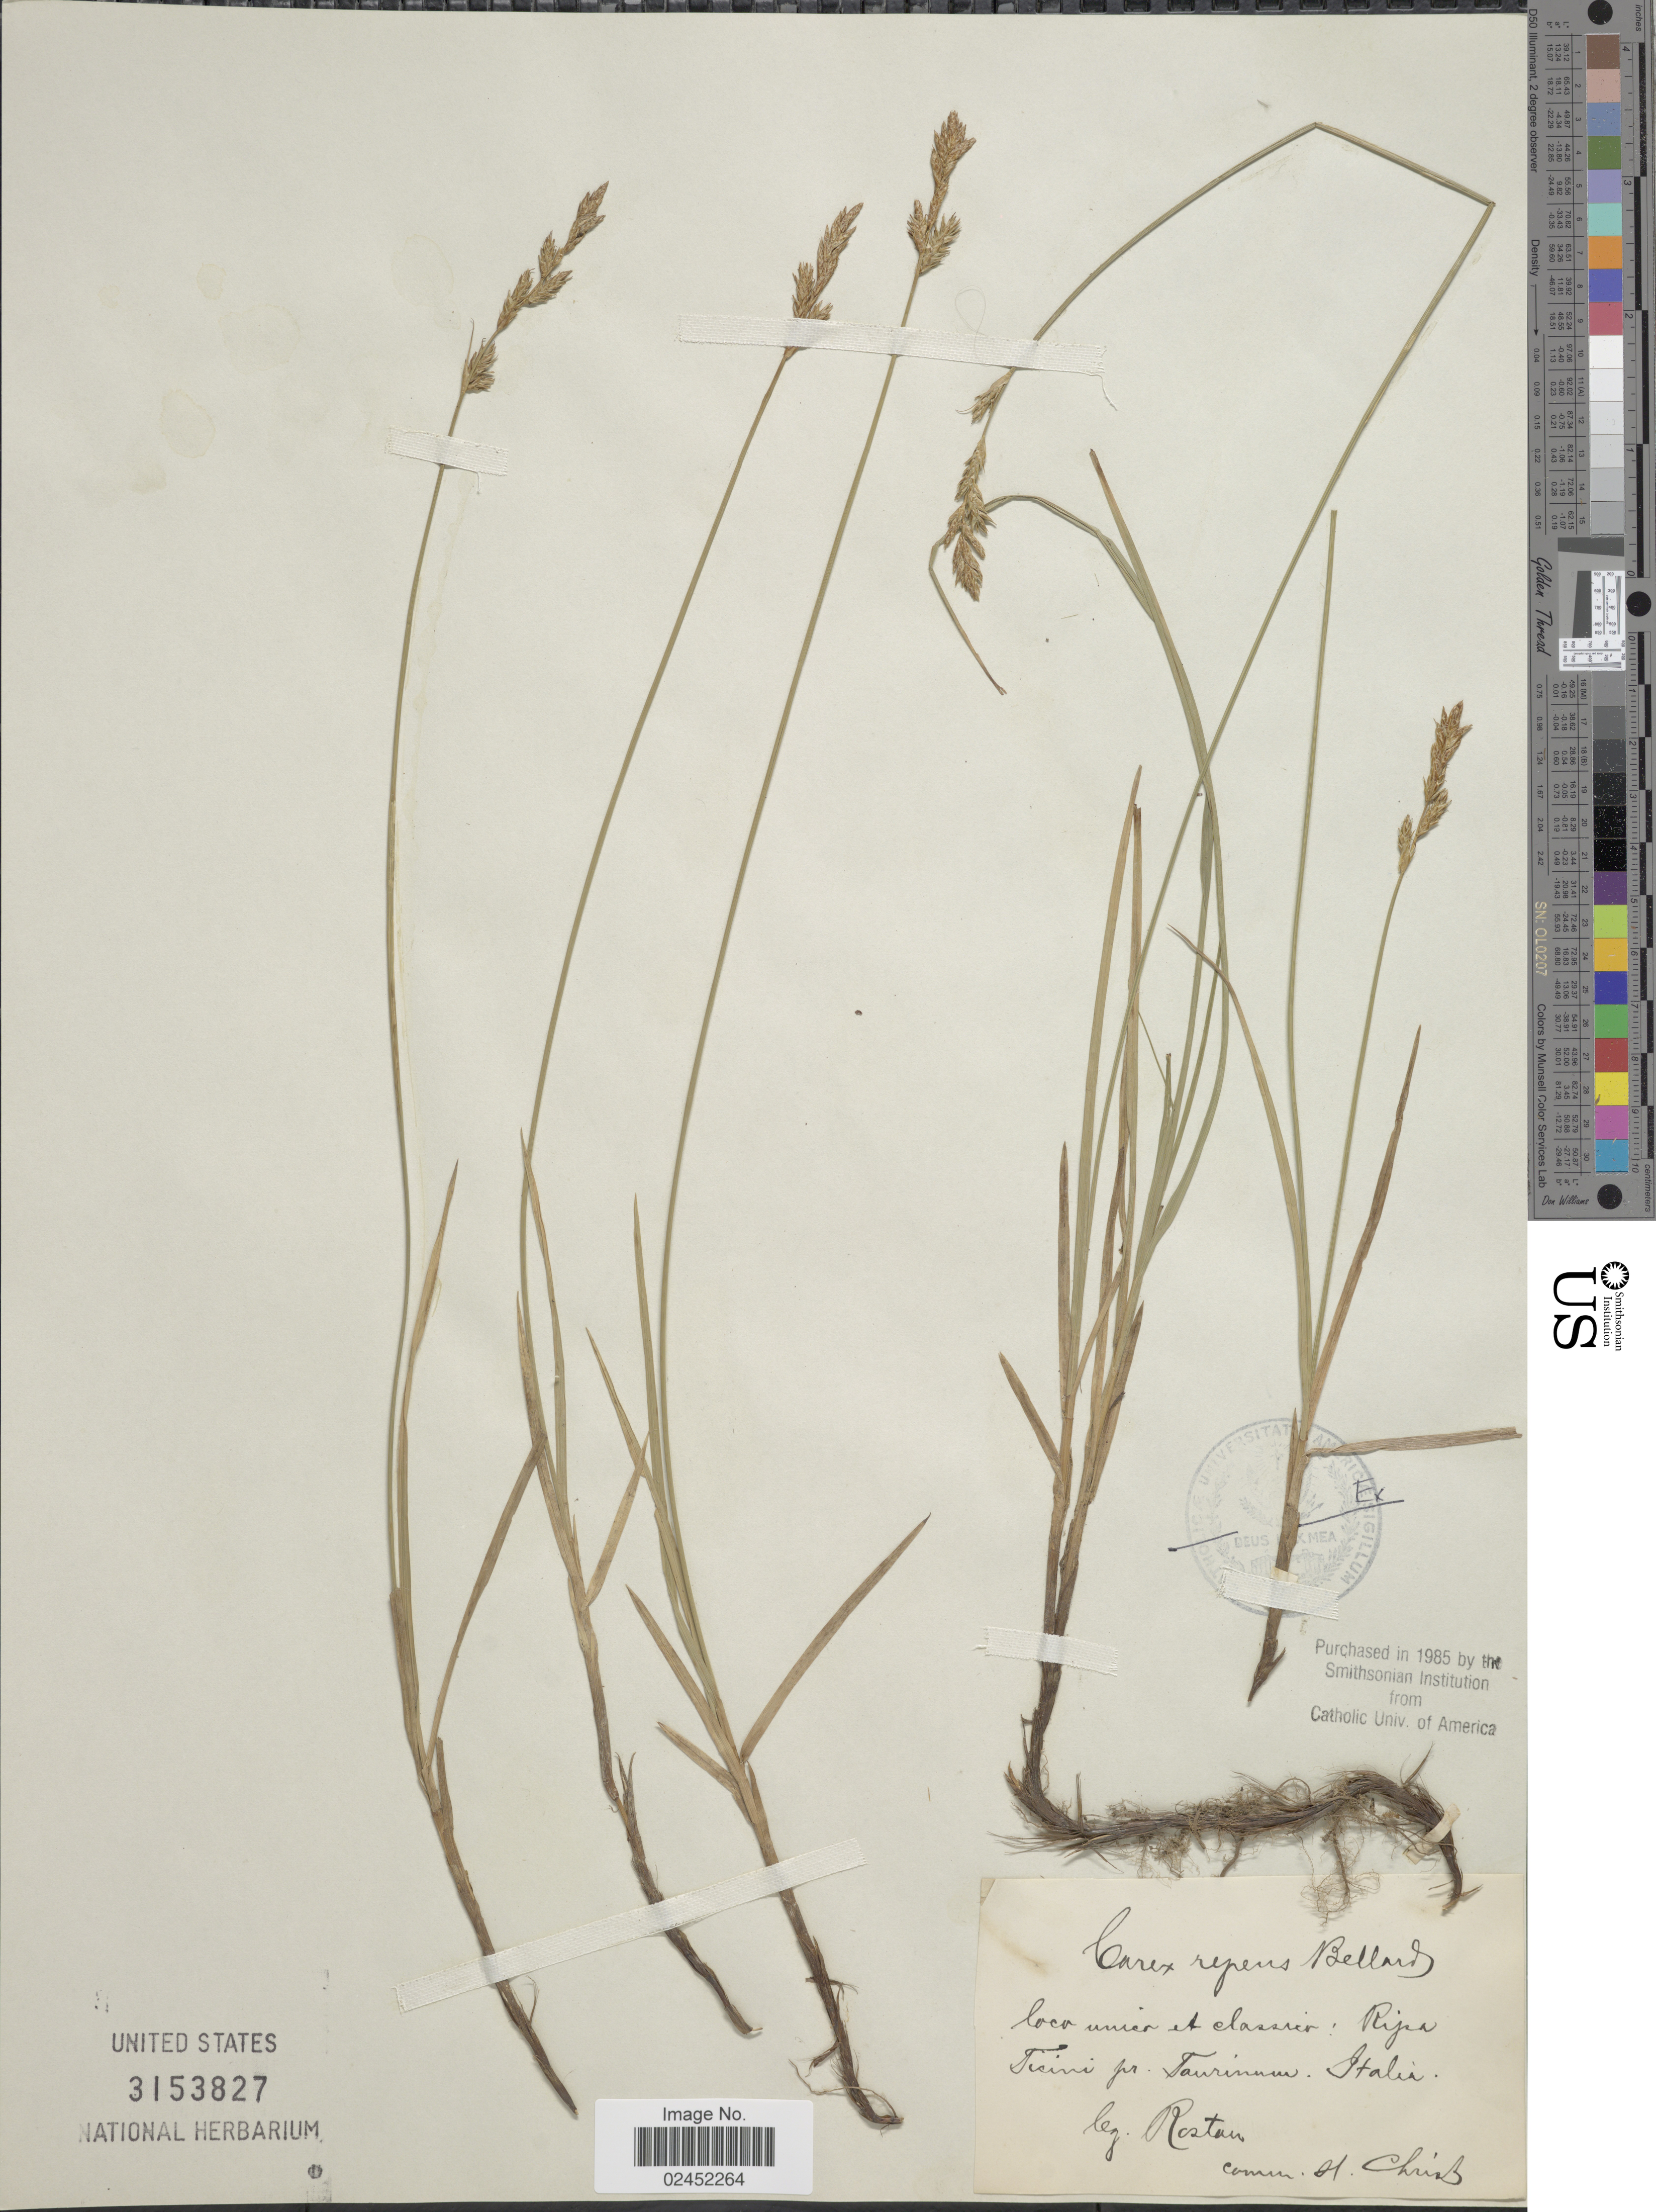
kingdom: Plantae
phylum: Tracheophyta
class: Liliopsida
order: Poales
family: Cyperaceae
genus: Carex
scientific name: Carex repens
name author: Bellardi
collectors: Rostan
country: Italy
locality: Tisini pr. Taurinam. Italia.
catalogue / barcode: US 3153827